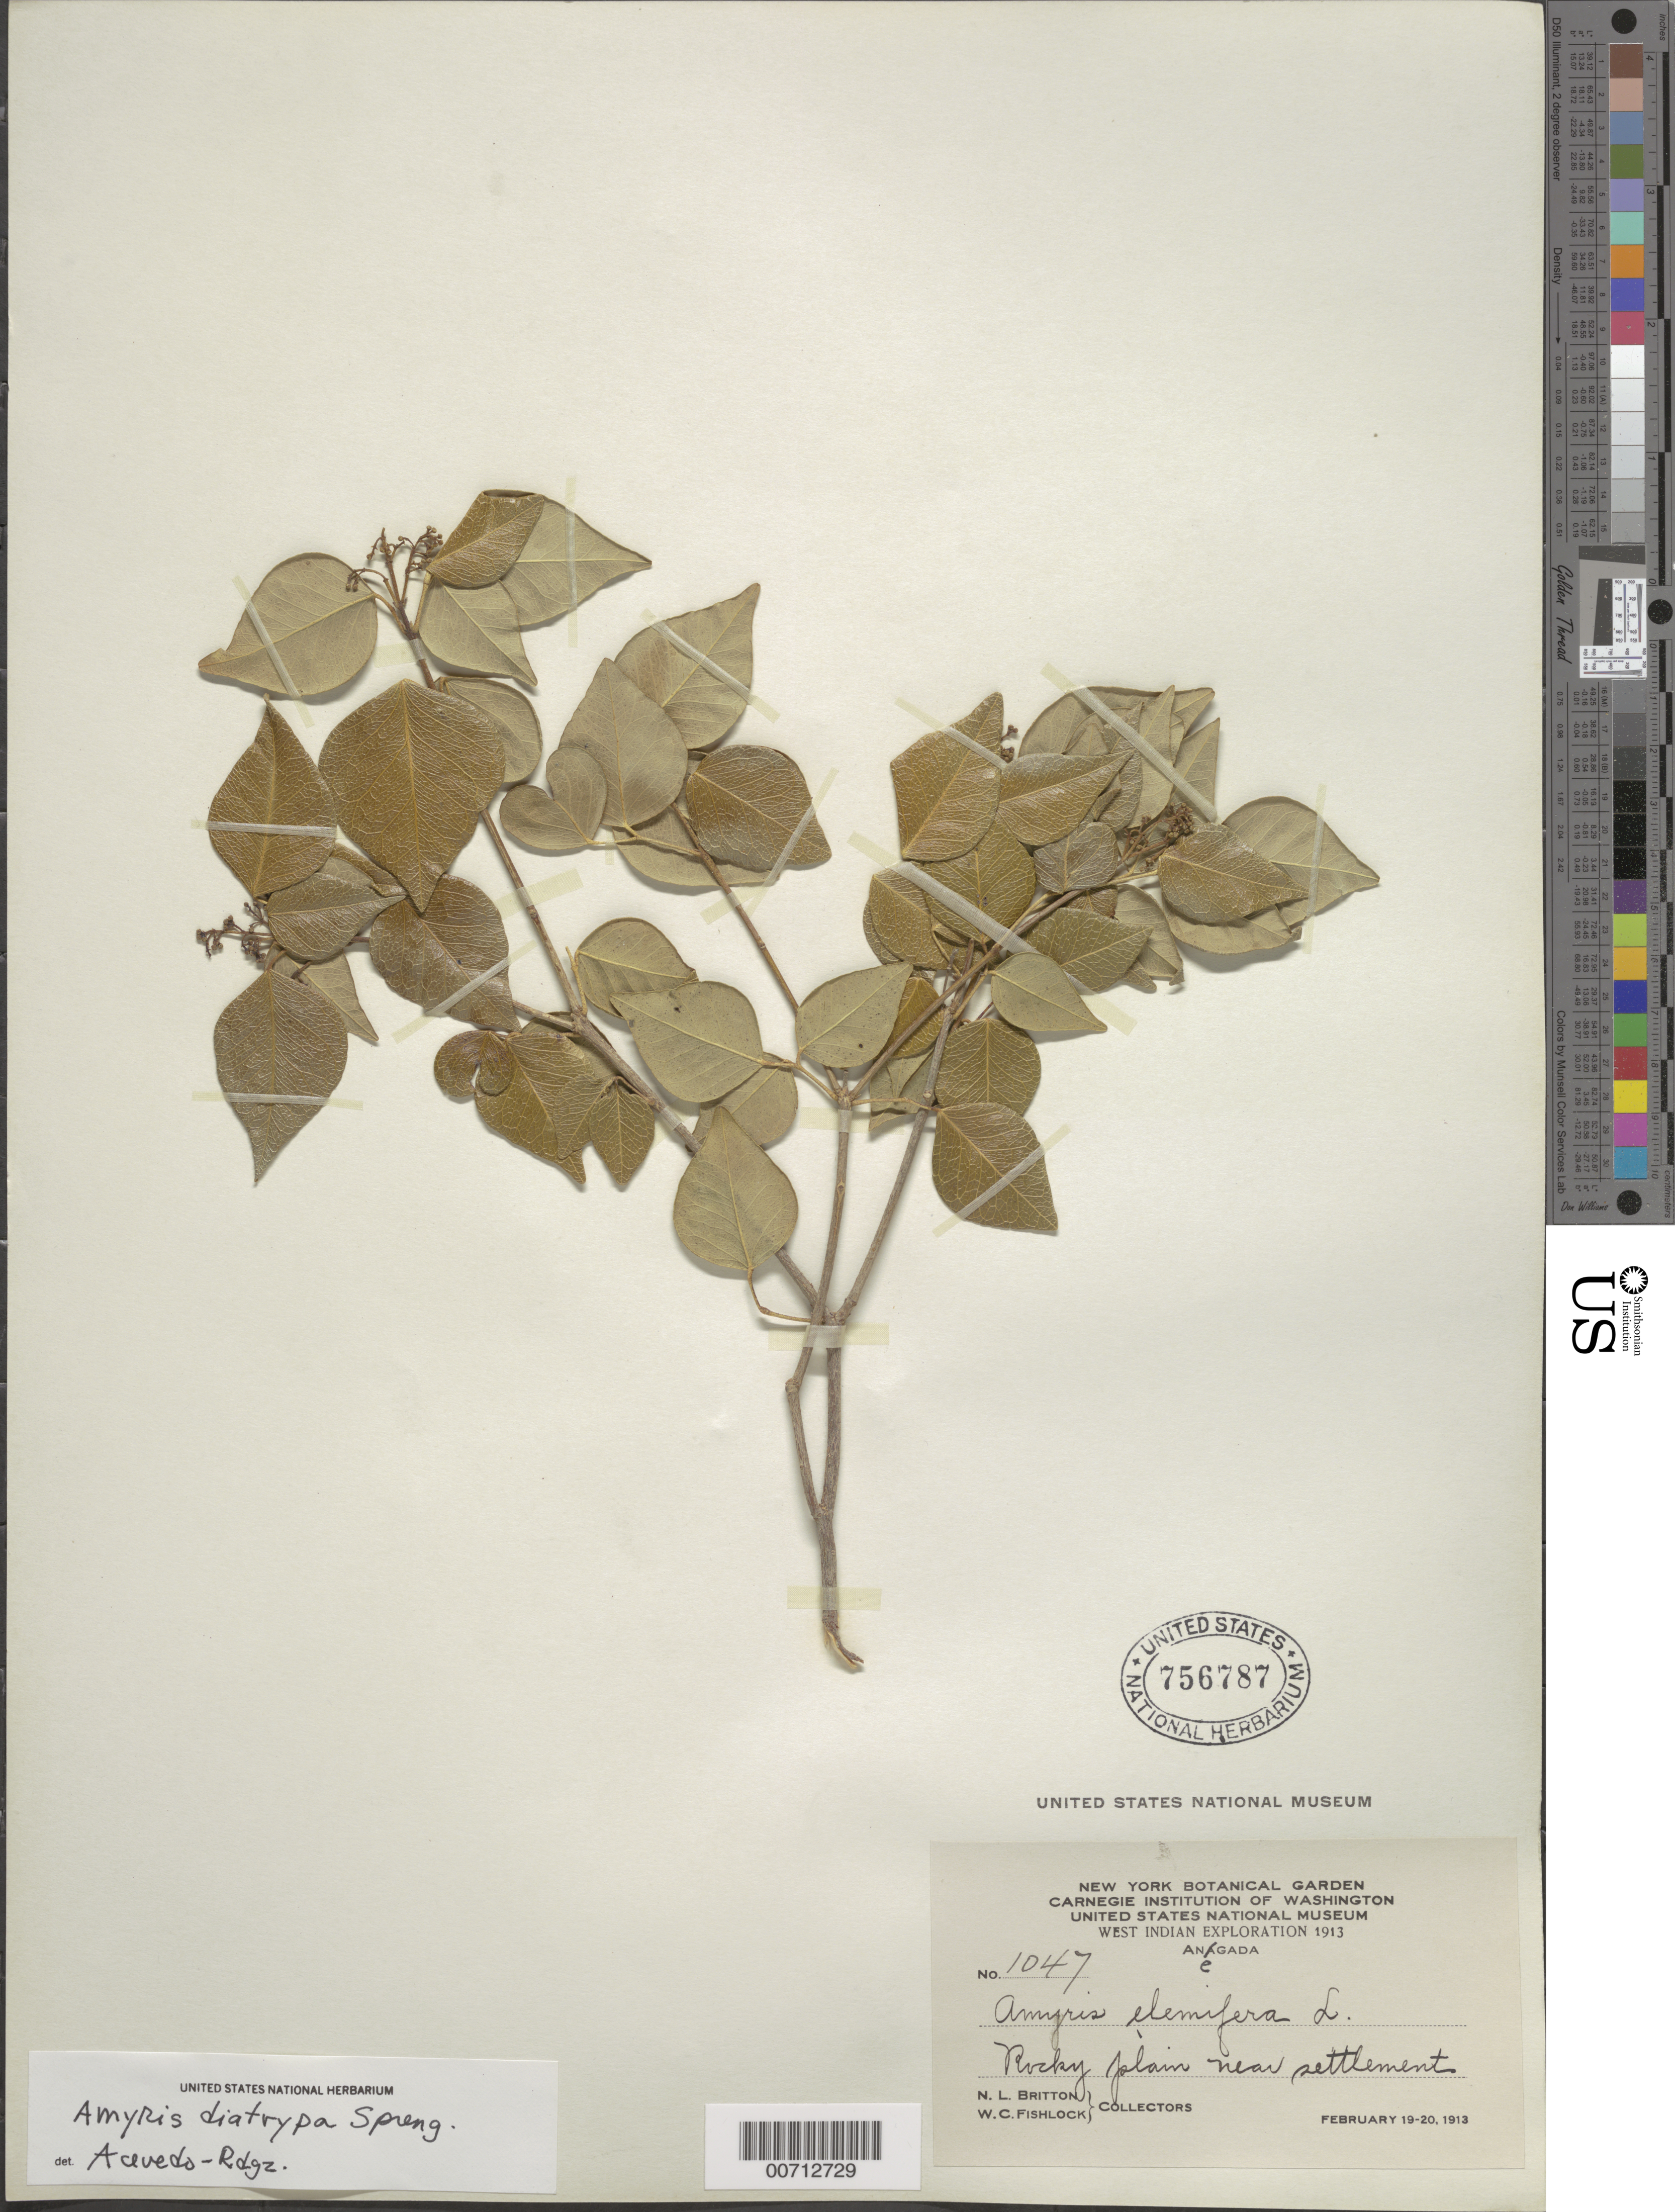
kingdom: Plantae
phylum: Tracheophyta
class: Magnoliopsida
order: Sapindales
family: Rutaceae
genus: Amyris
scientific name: Amyris diatrypa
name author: Spreng.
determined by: Acevedo-Rodríguez, P., (BOT), Smithsonian Institution - National Museum of Natural History (UNITED STATES)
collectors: N. Britton & W. Fishlock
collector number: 1047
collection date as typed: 19 Feb 1913 and 20 Feb 1913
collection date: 1913-02-19,1913-02-20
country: British Virgin Islands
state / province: Anegada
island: Anegada Island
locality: Settlement, near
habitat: Rocky plain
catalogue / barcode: US 756787